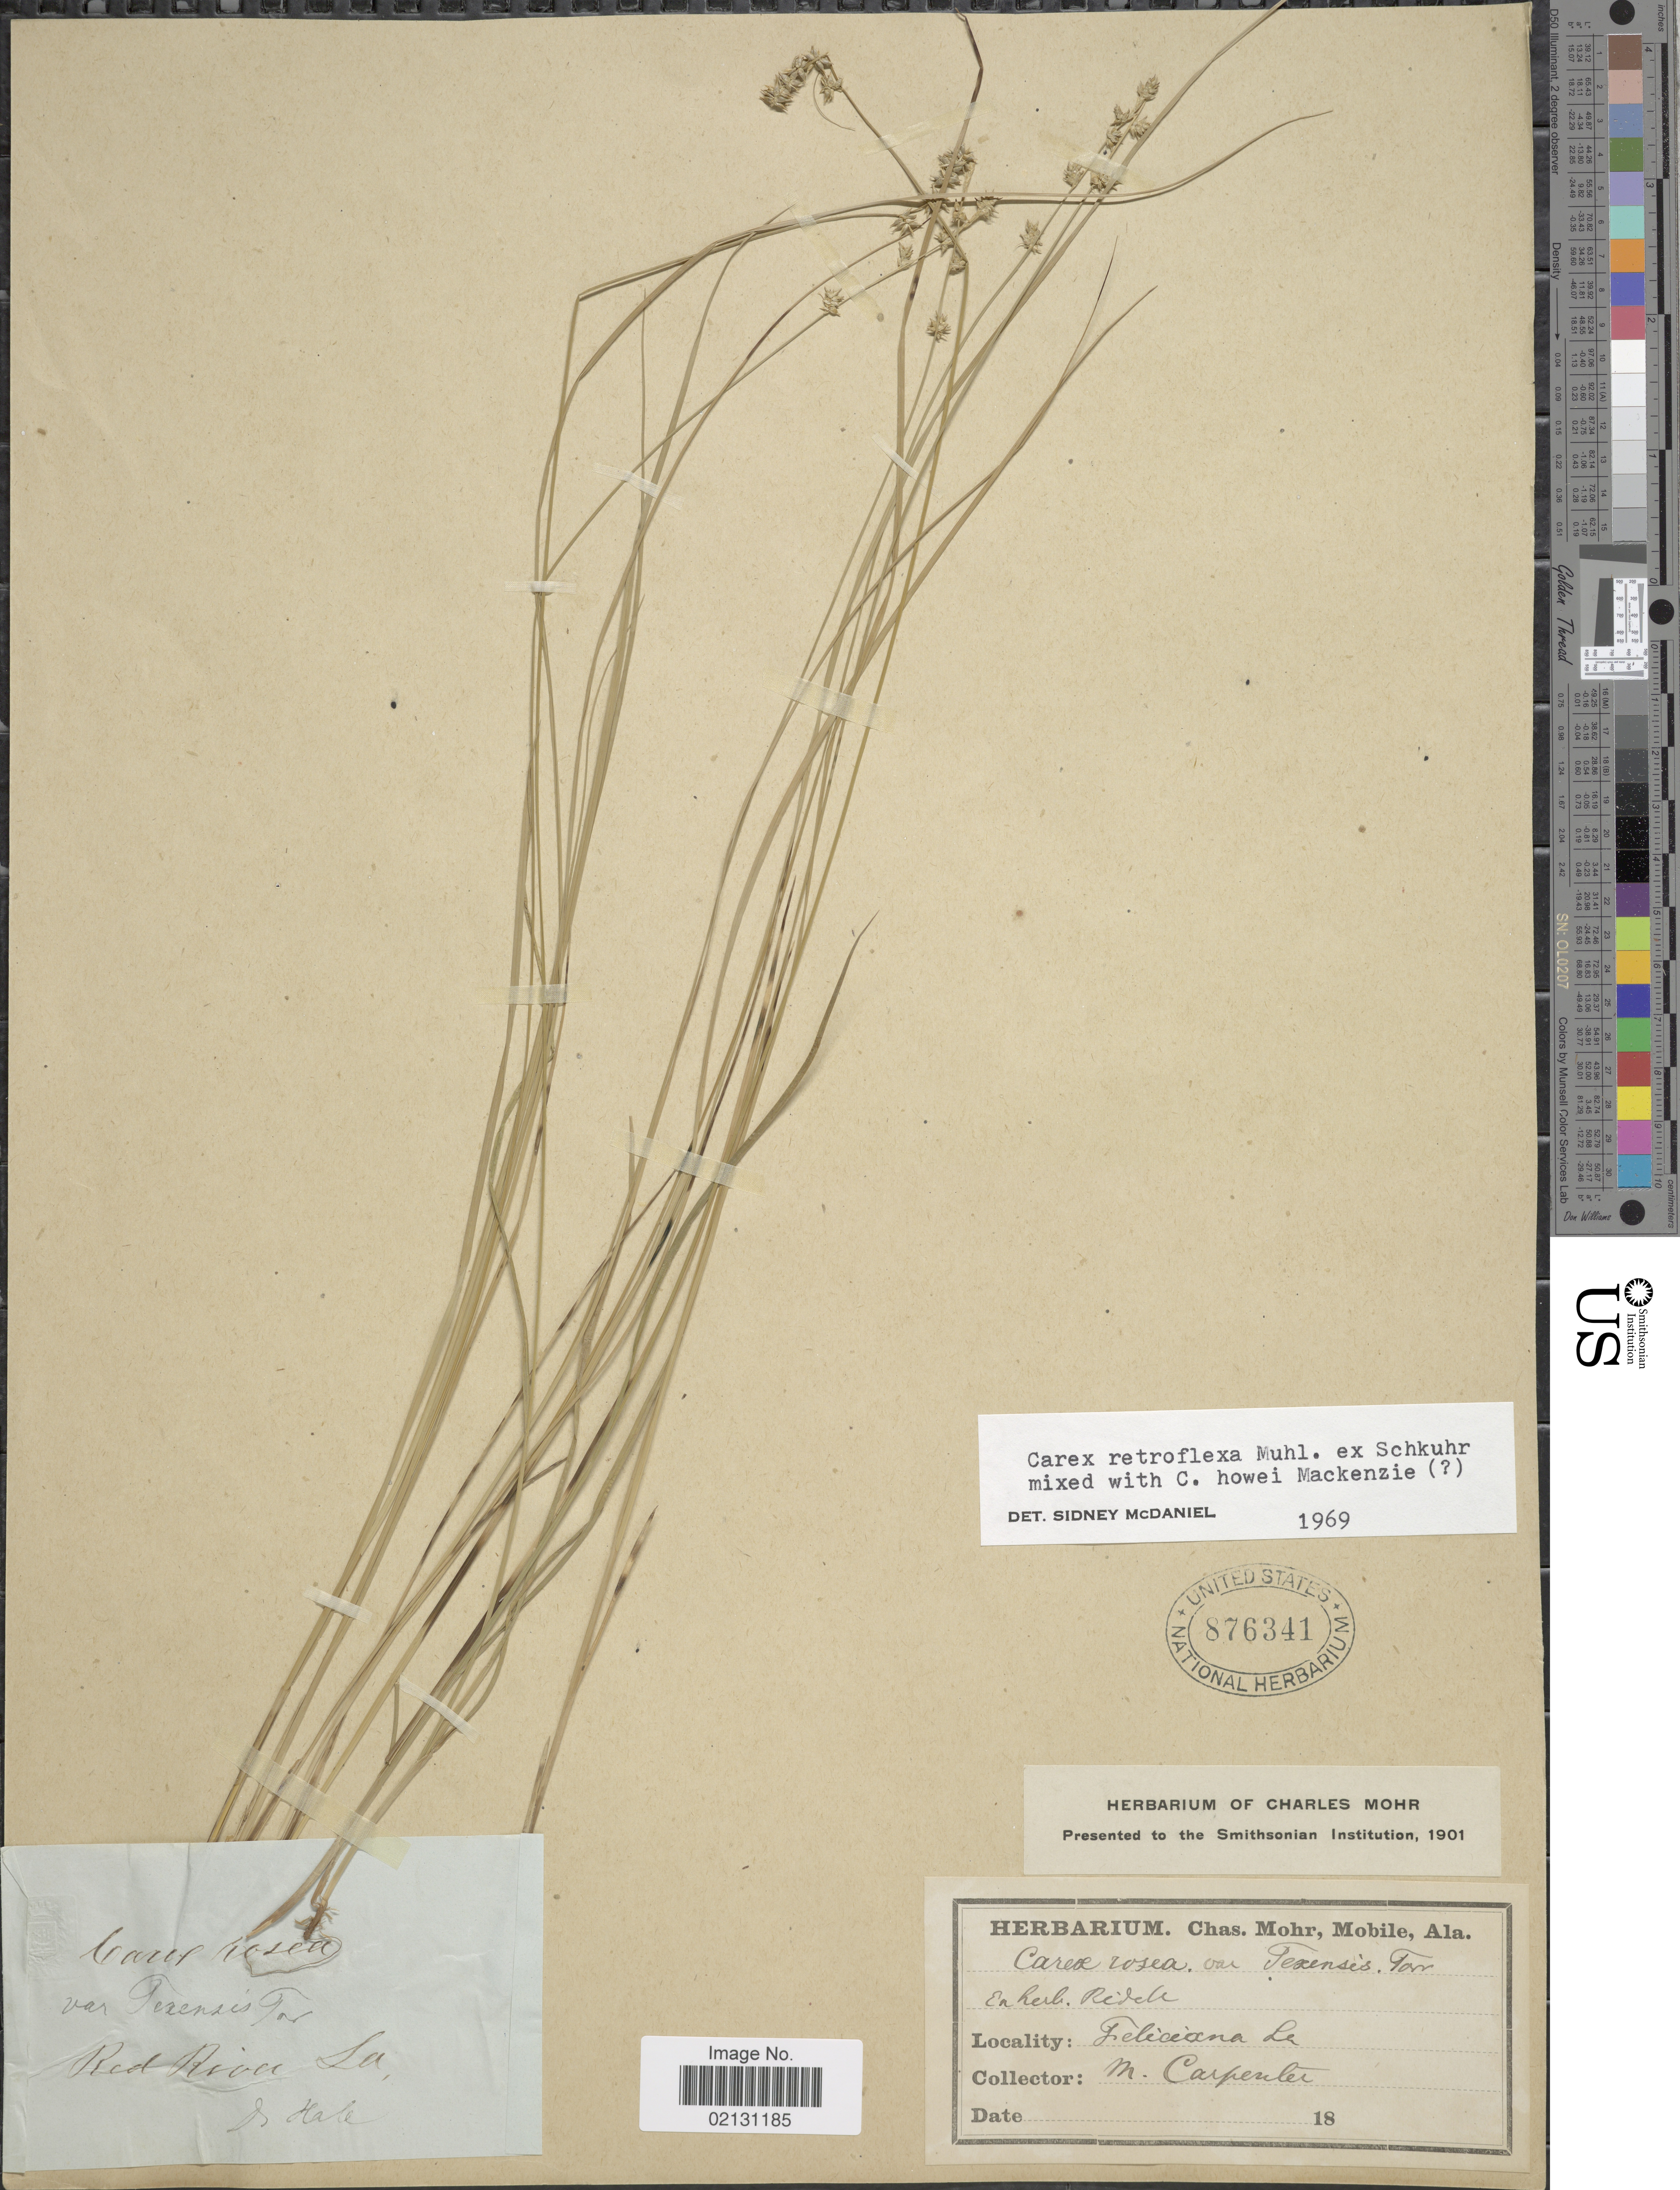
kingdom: Plantae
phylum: Tracheophyta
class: Liliopsida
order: Poales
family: Cyperaceae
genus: Carex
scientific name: Carex retroflexa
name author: Muhl. ex Willd.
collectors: M. Carpenter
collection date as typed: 18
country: United States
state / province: Louisiana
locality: Feliciana, Red River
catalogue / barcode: US 876341